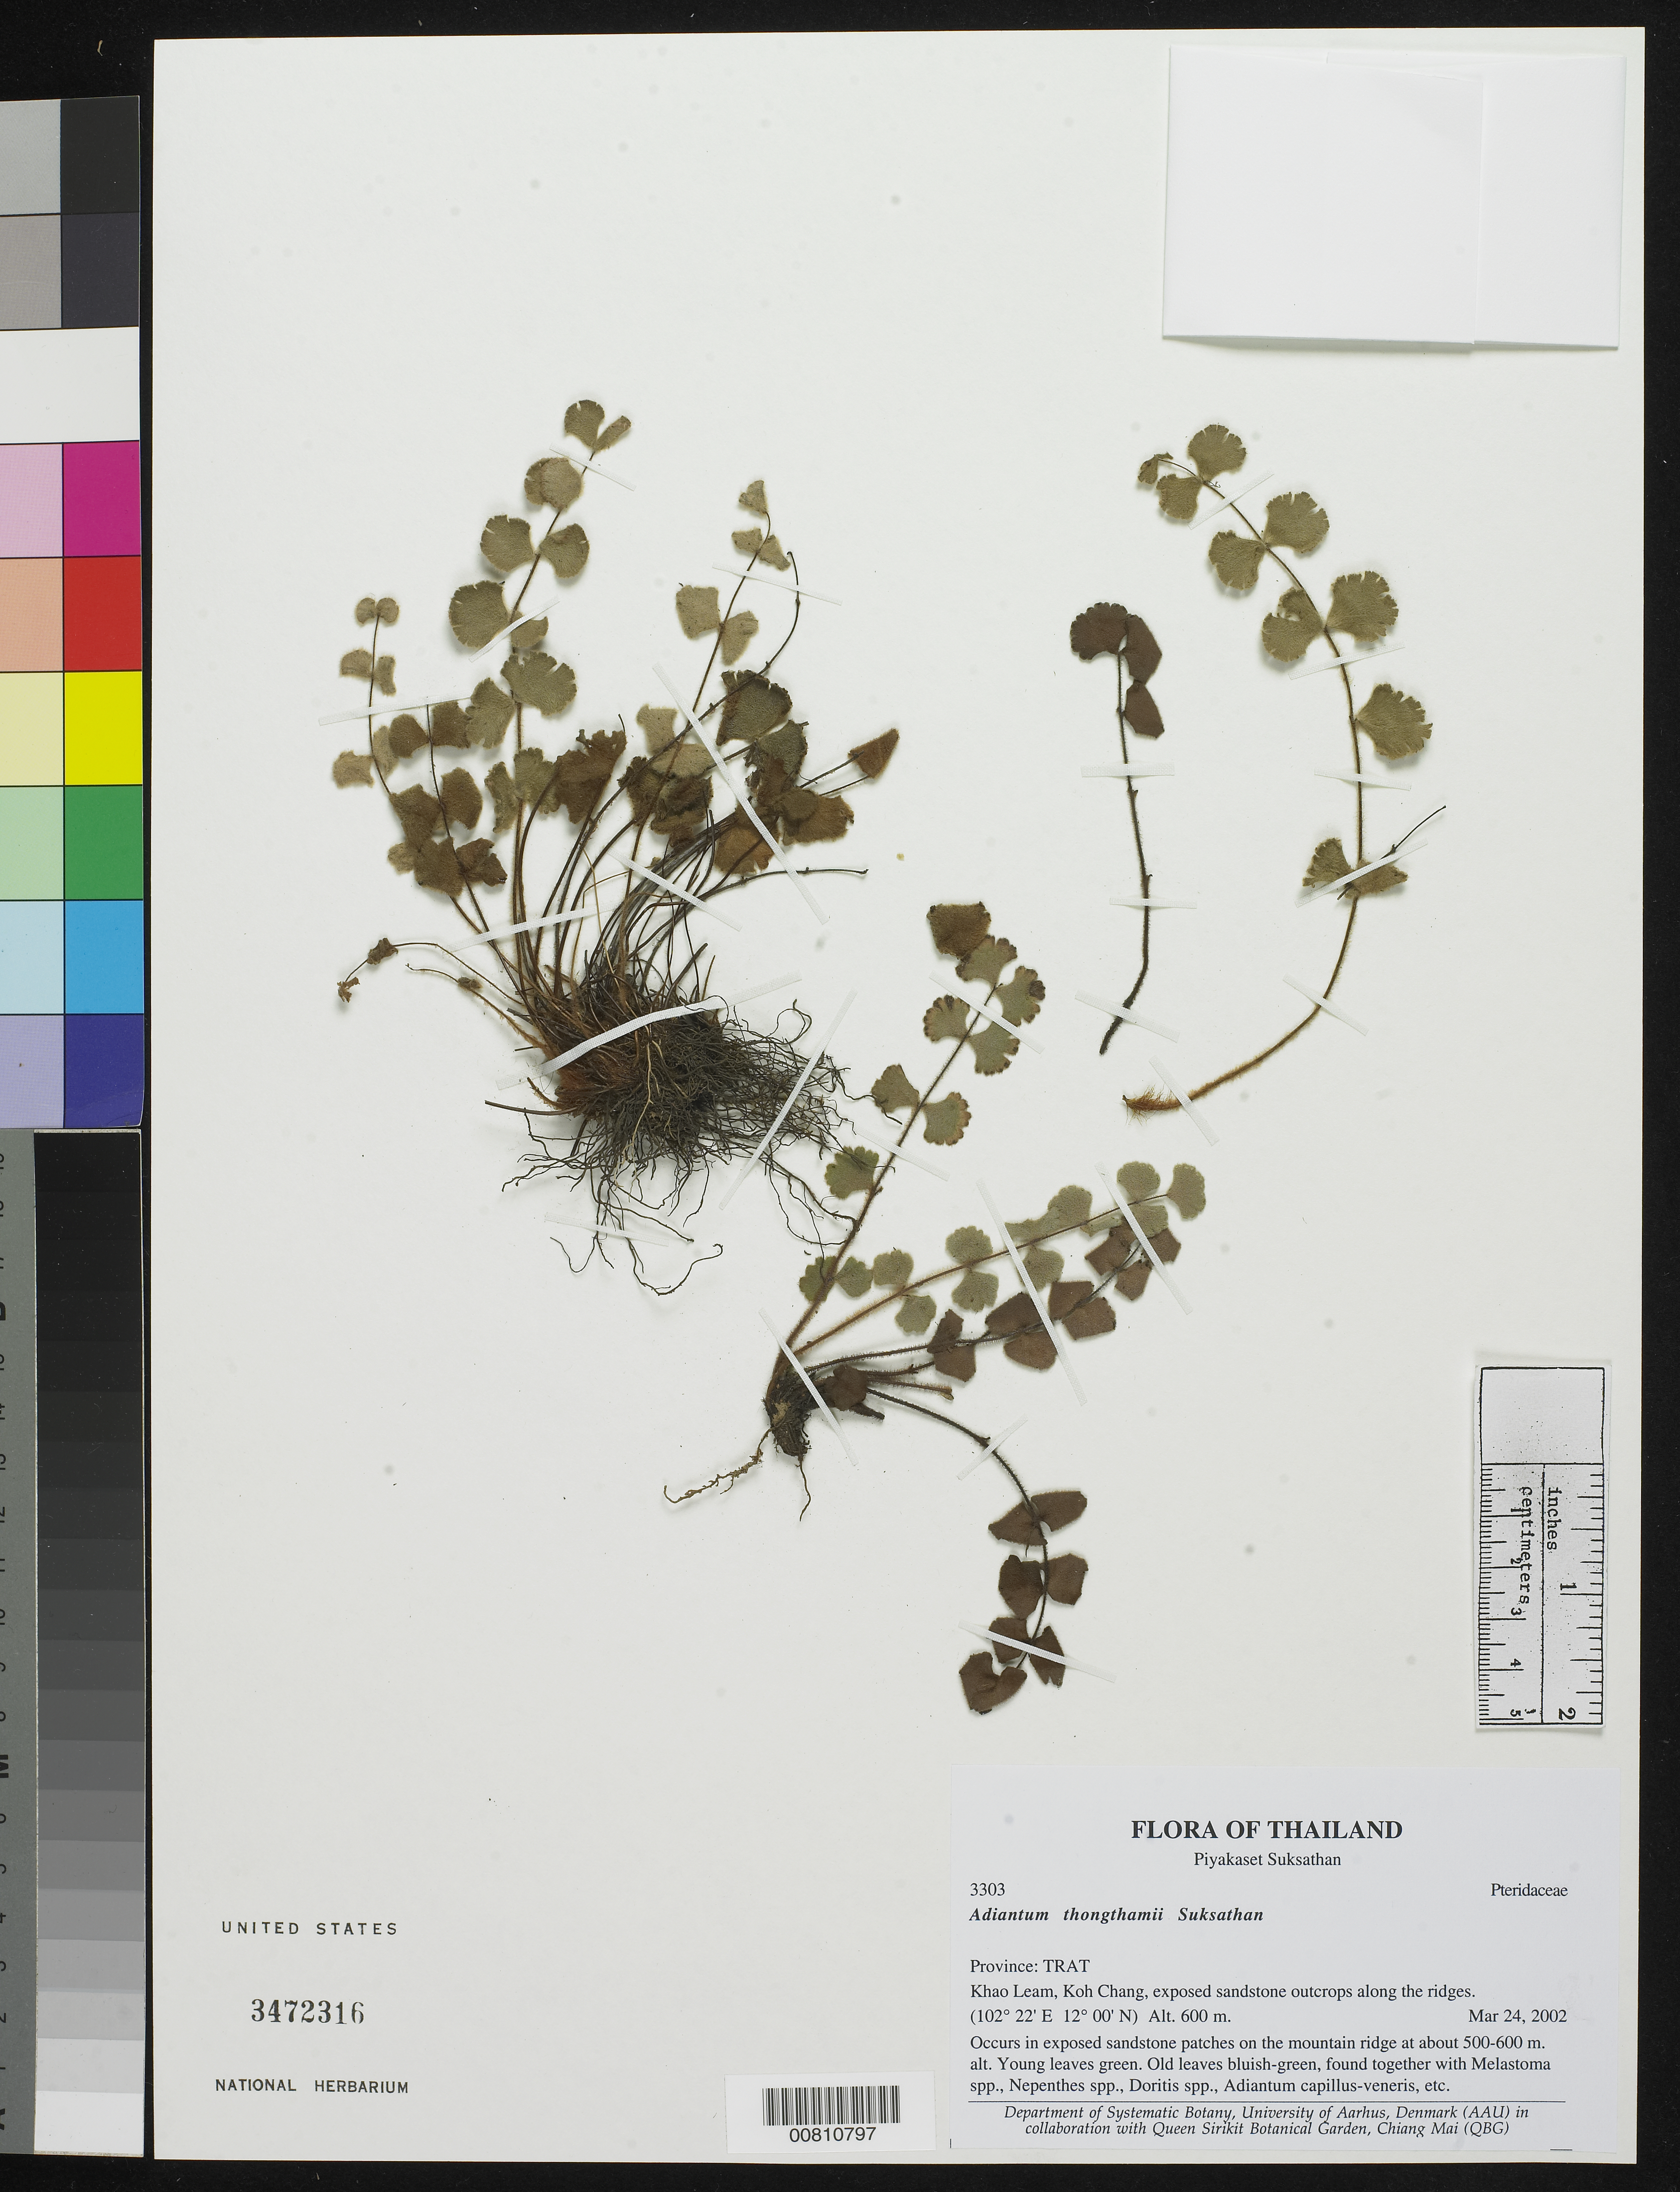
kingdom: Plantae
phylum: Tracheophyta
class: Polypodiopsida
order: Polypodiales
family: Pteridaceae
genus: Adiantum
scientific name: Adiantum thongthamii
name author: Suksathan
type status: Isotype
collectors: P. Suksathan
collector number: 3303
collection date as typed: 24 Mar 2002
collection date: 2002-03-24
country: Thailand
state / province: Trat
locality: Khao Leam, Koh Chang, exposed sandstone outcrops along the ridges.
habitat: Occurs in exposed sandstone patches on the mountain ridge at about 500-600 m.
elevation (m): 600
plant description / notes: Holotype at QBG.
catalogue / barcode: US 3472316